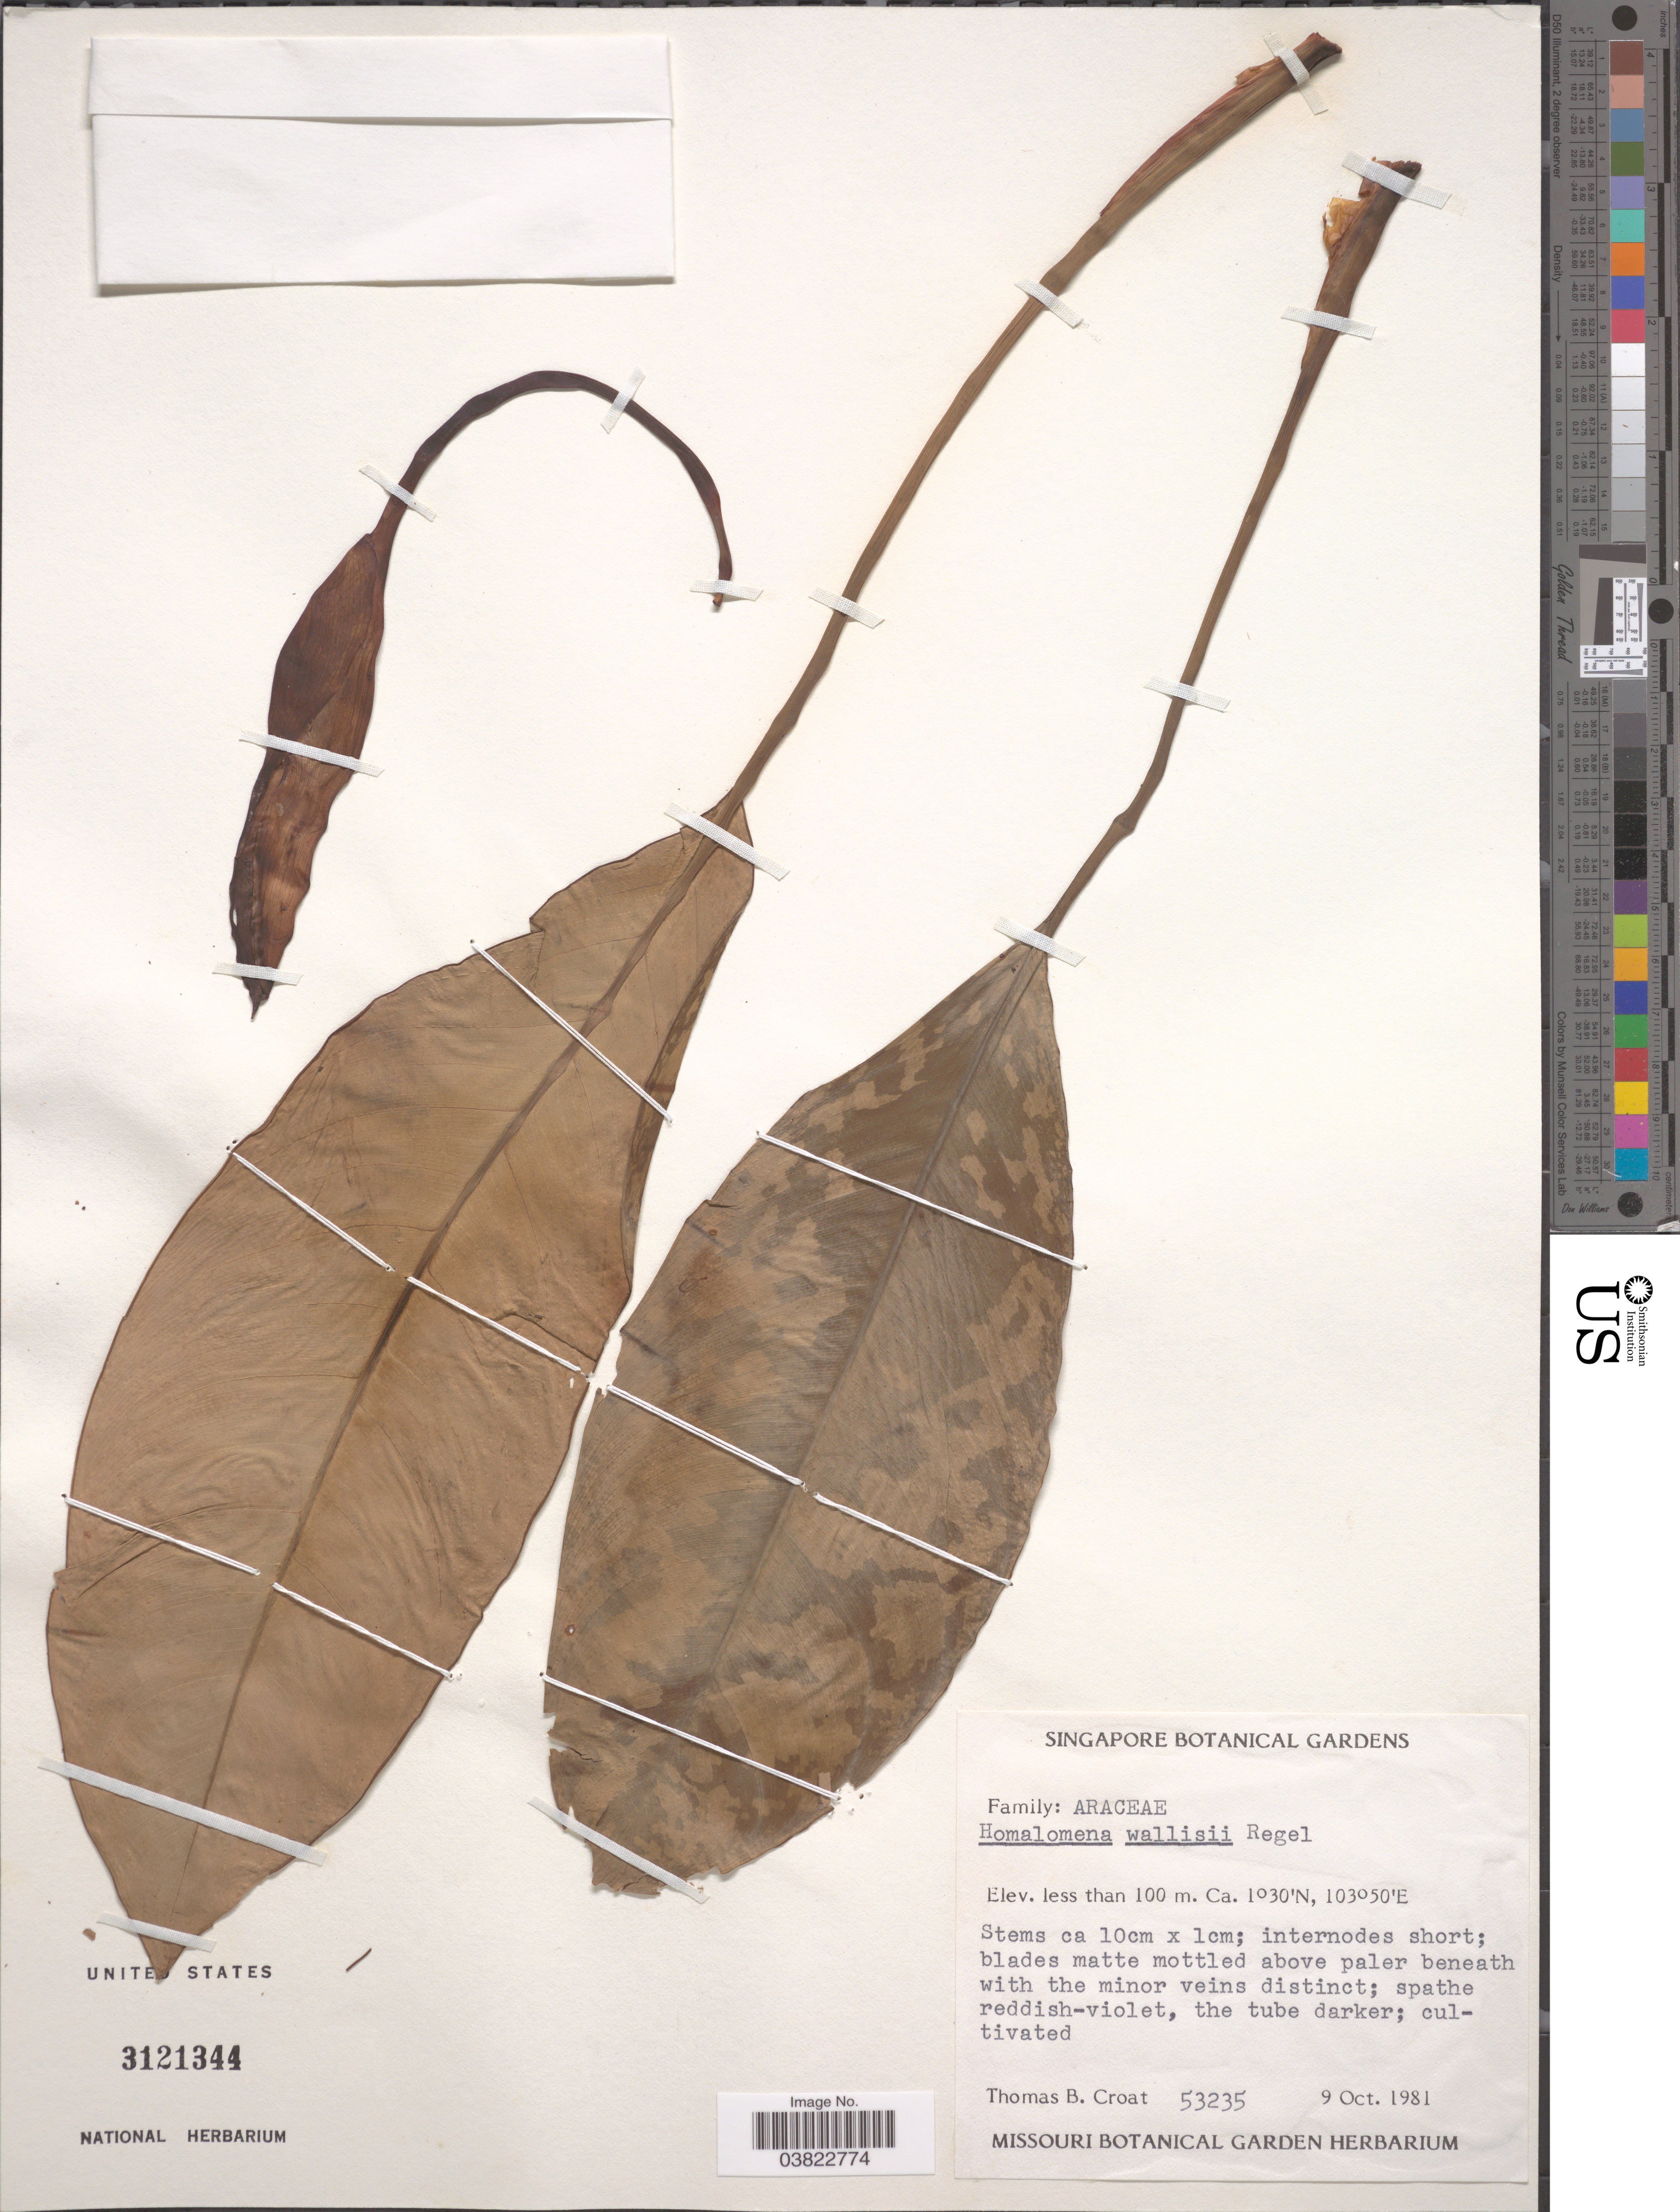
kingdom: Plantae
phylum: Tracheophyta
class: Liliopsida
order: Alismatales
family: Araceae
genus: Homalomena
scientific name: Homalomena wallisii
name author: Regel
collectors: T. B. Croat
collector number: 53235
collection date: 1981-10-09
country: Singapore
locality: Singapore Botanical Gardens.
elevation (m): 100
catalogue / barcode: US 3121344